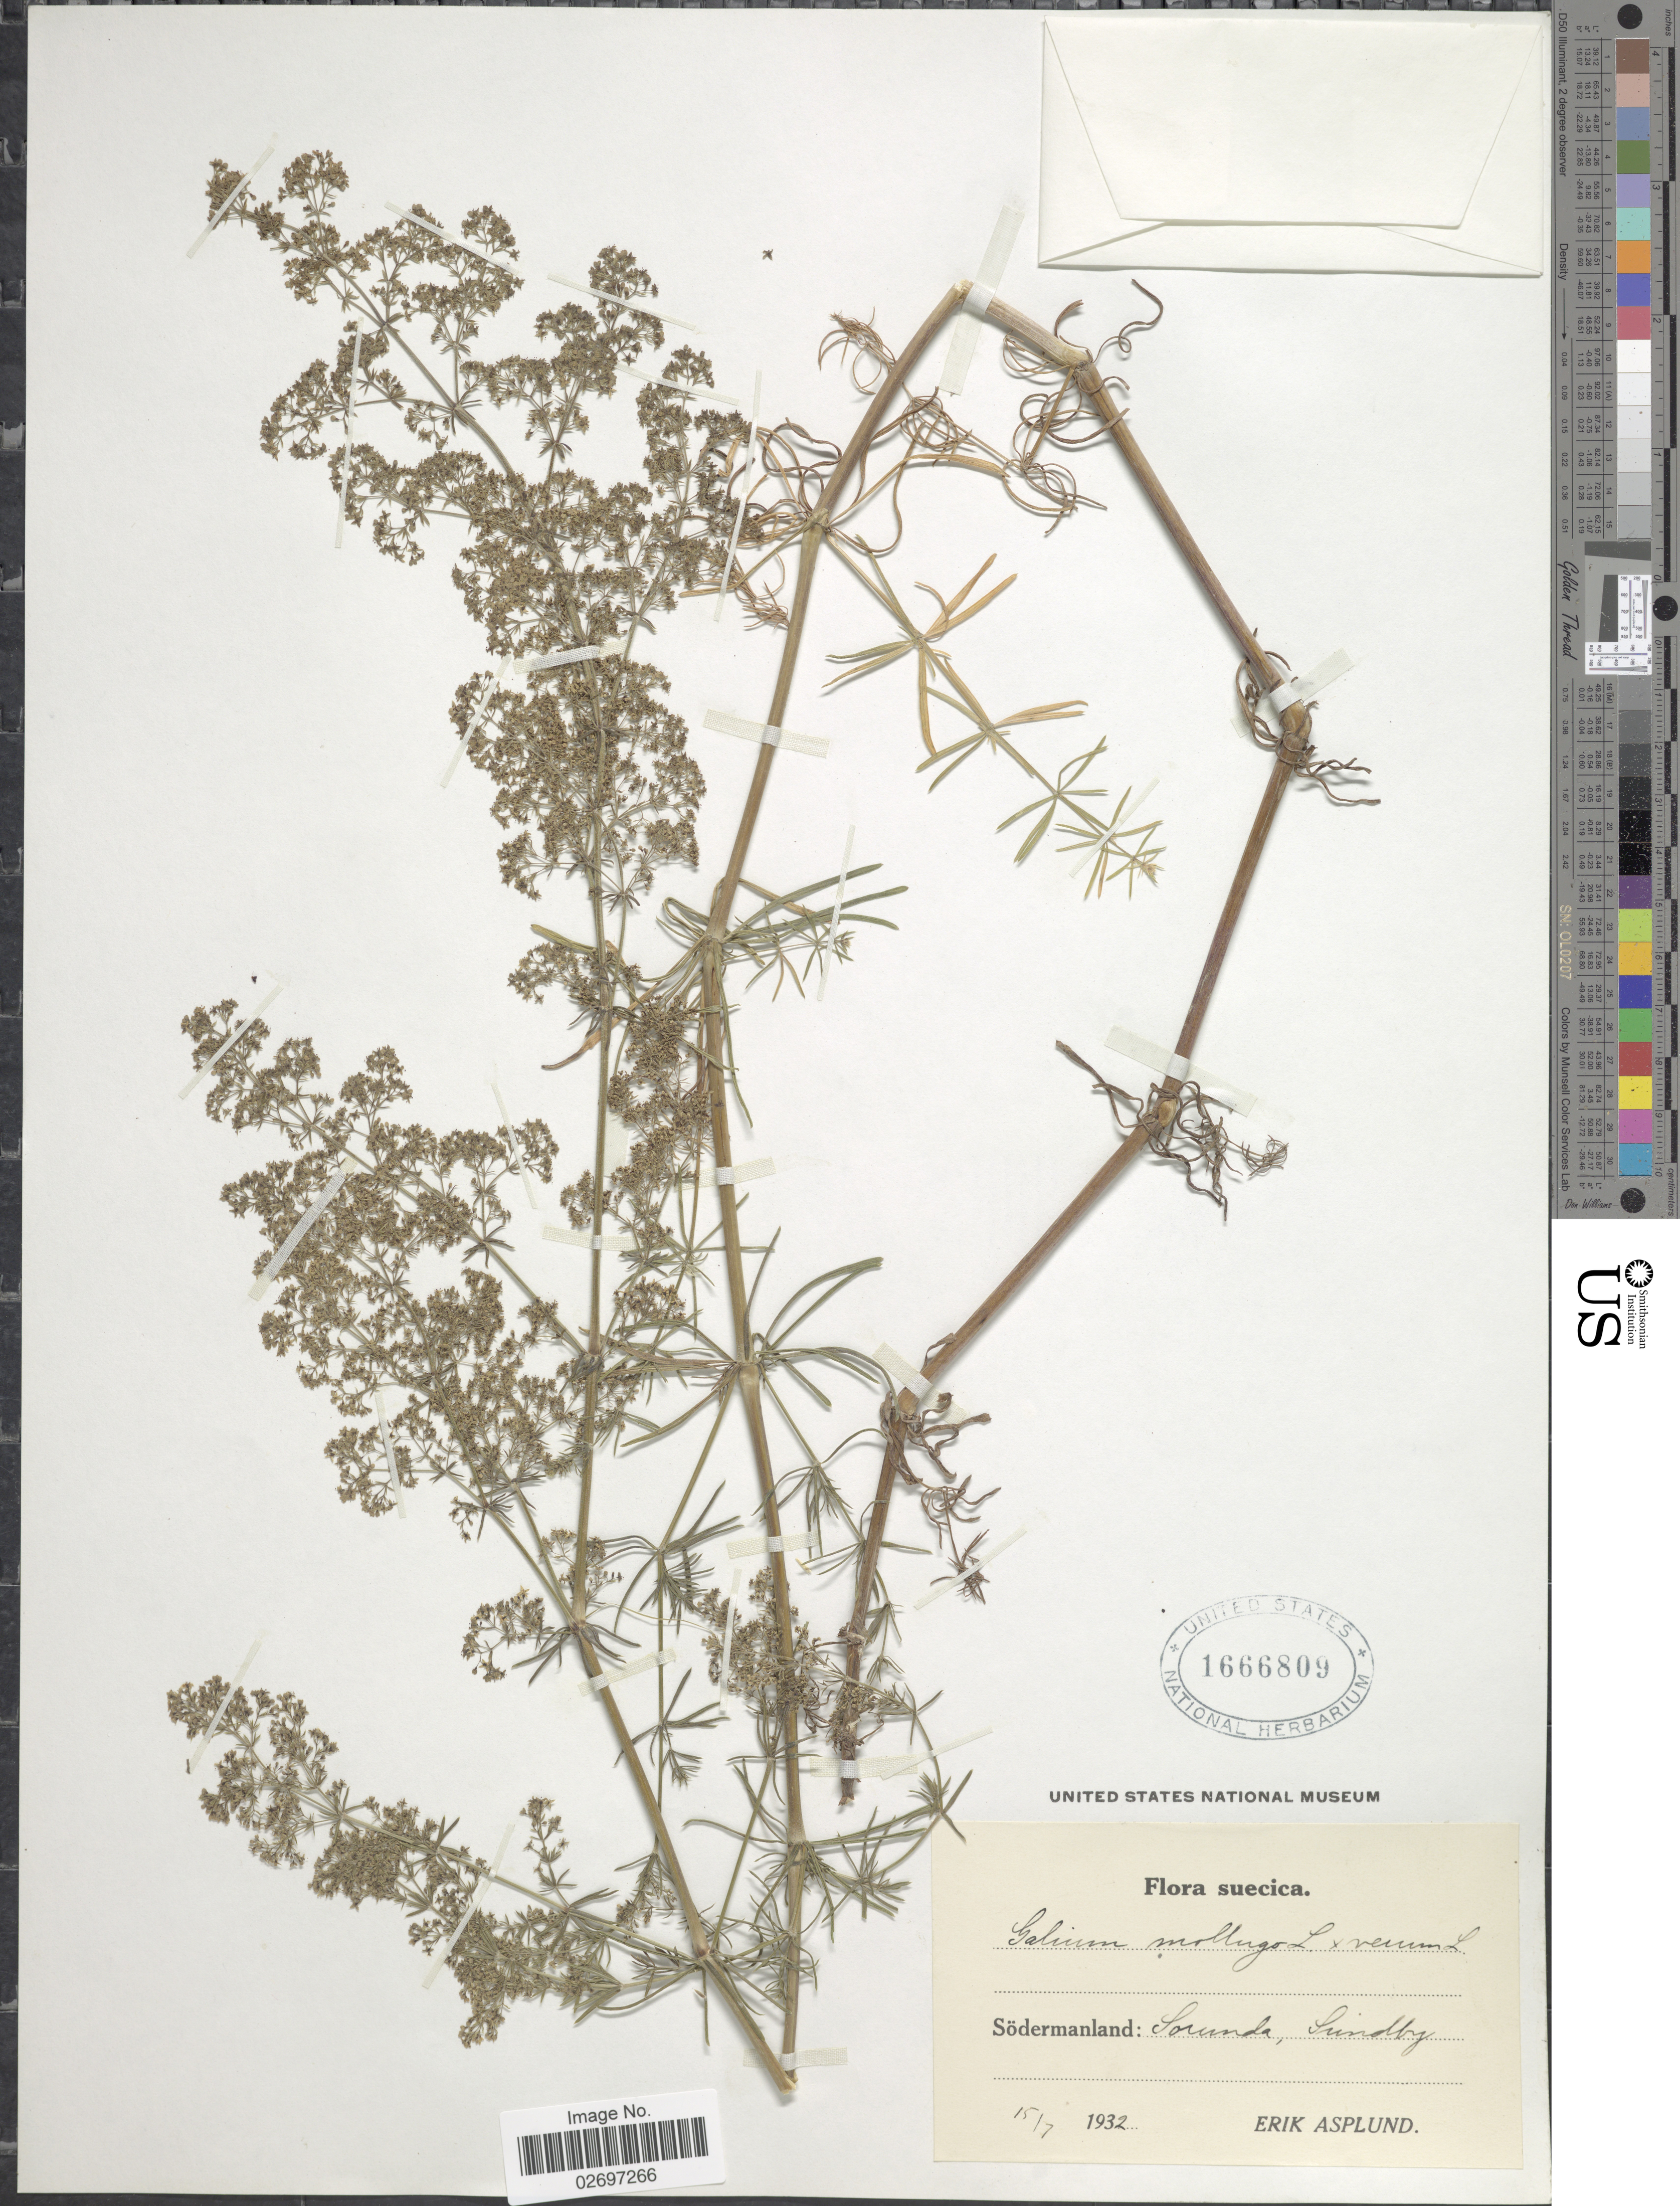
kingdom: Plantae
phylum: Tracheophyta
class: Magnoliopsida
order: Gentianales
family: Rubiaceae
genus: Galium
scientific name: Galium mollugo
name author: L.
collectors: E. Asplund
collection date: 1932-07-15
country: Sweden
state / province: Sodermanland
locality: Sorunda, Sundby.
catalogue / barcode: US 1666809